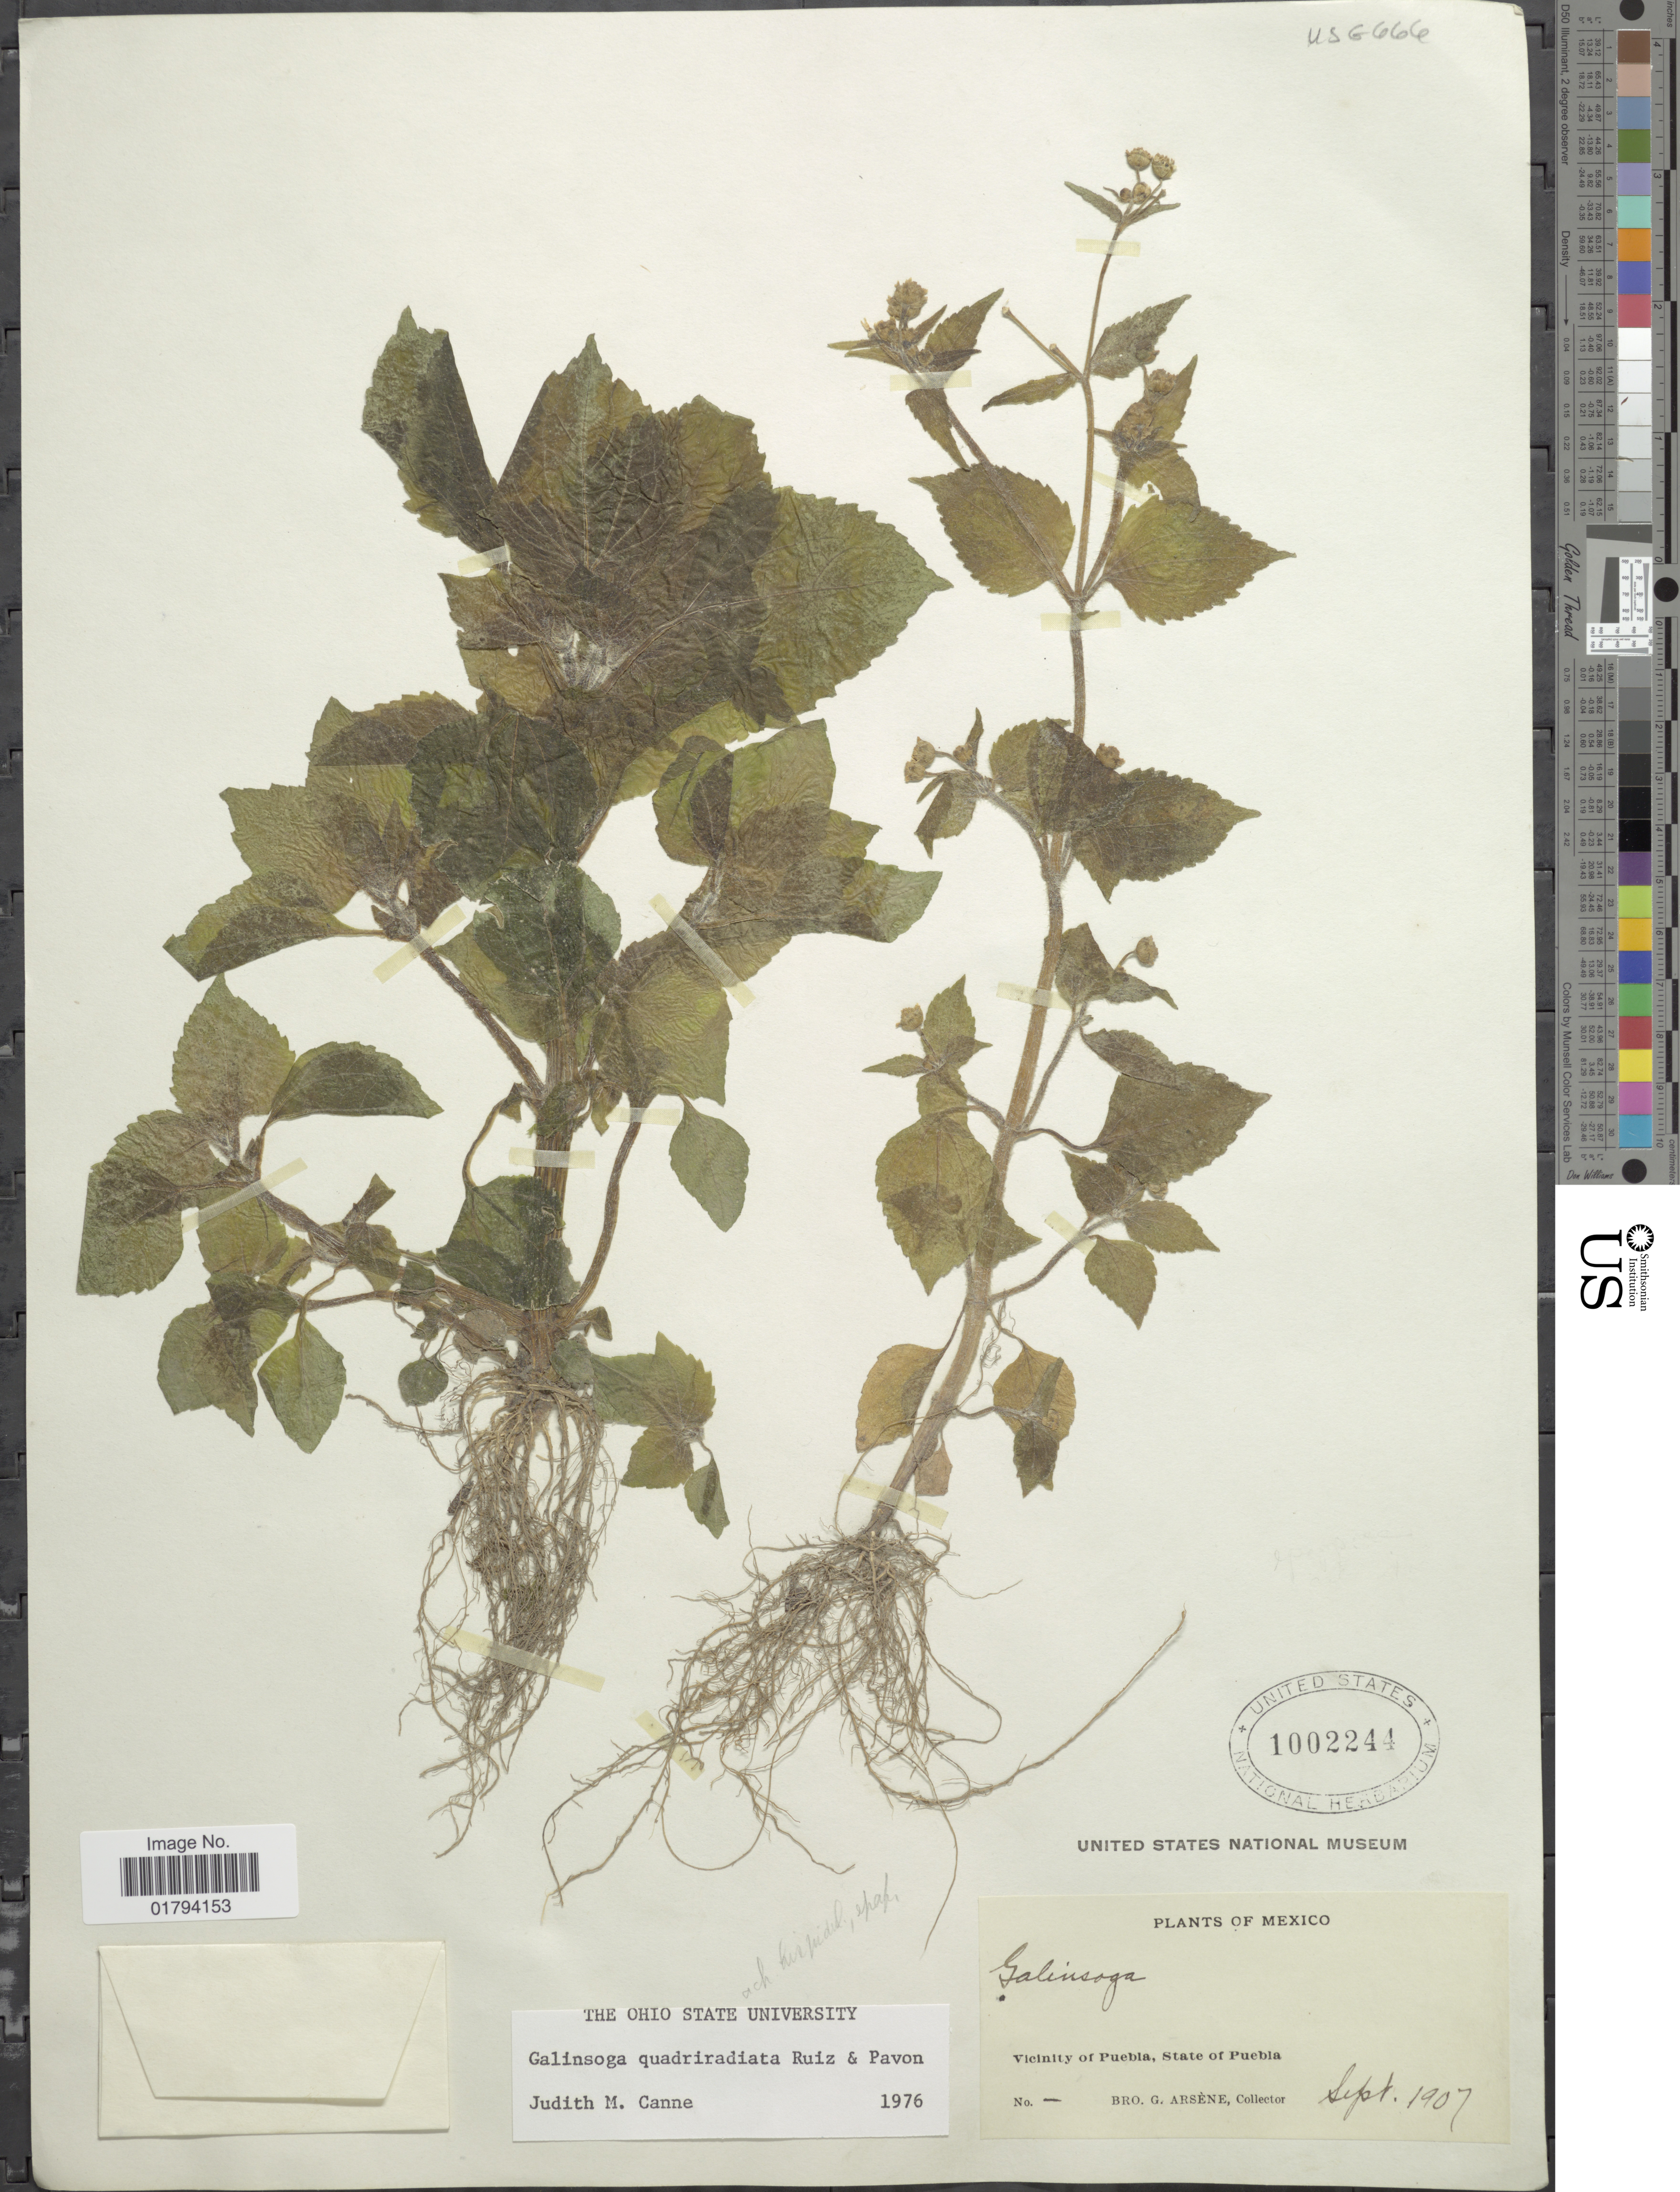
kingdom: Plantae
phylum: Tracheophyta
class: Magnoliopsida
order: Asterales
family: Asteraceae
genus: Galinsoga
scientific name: Galinsoga quadriradiata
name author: Ruiz & Pav.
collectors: Bro. G. Arsène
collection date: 1907-09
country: Mexico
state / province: Puebla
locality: Vicinity of Puebla.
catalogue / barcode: US 1002244